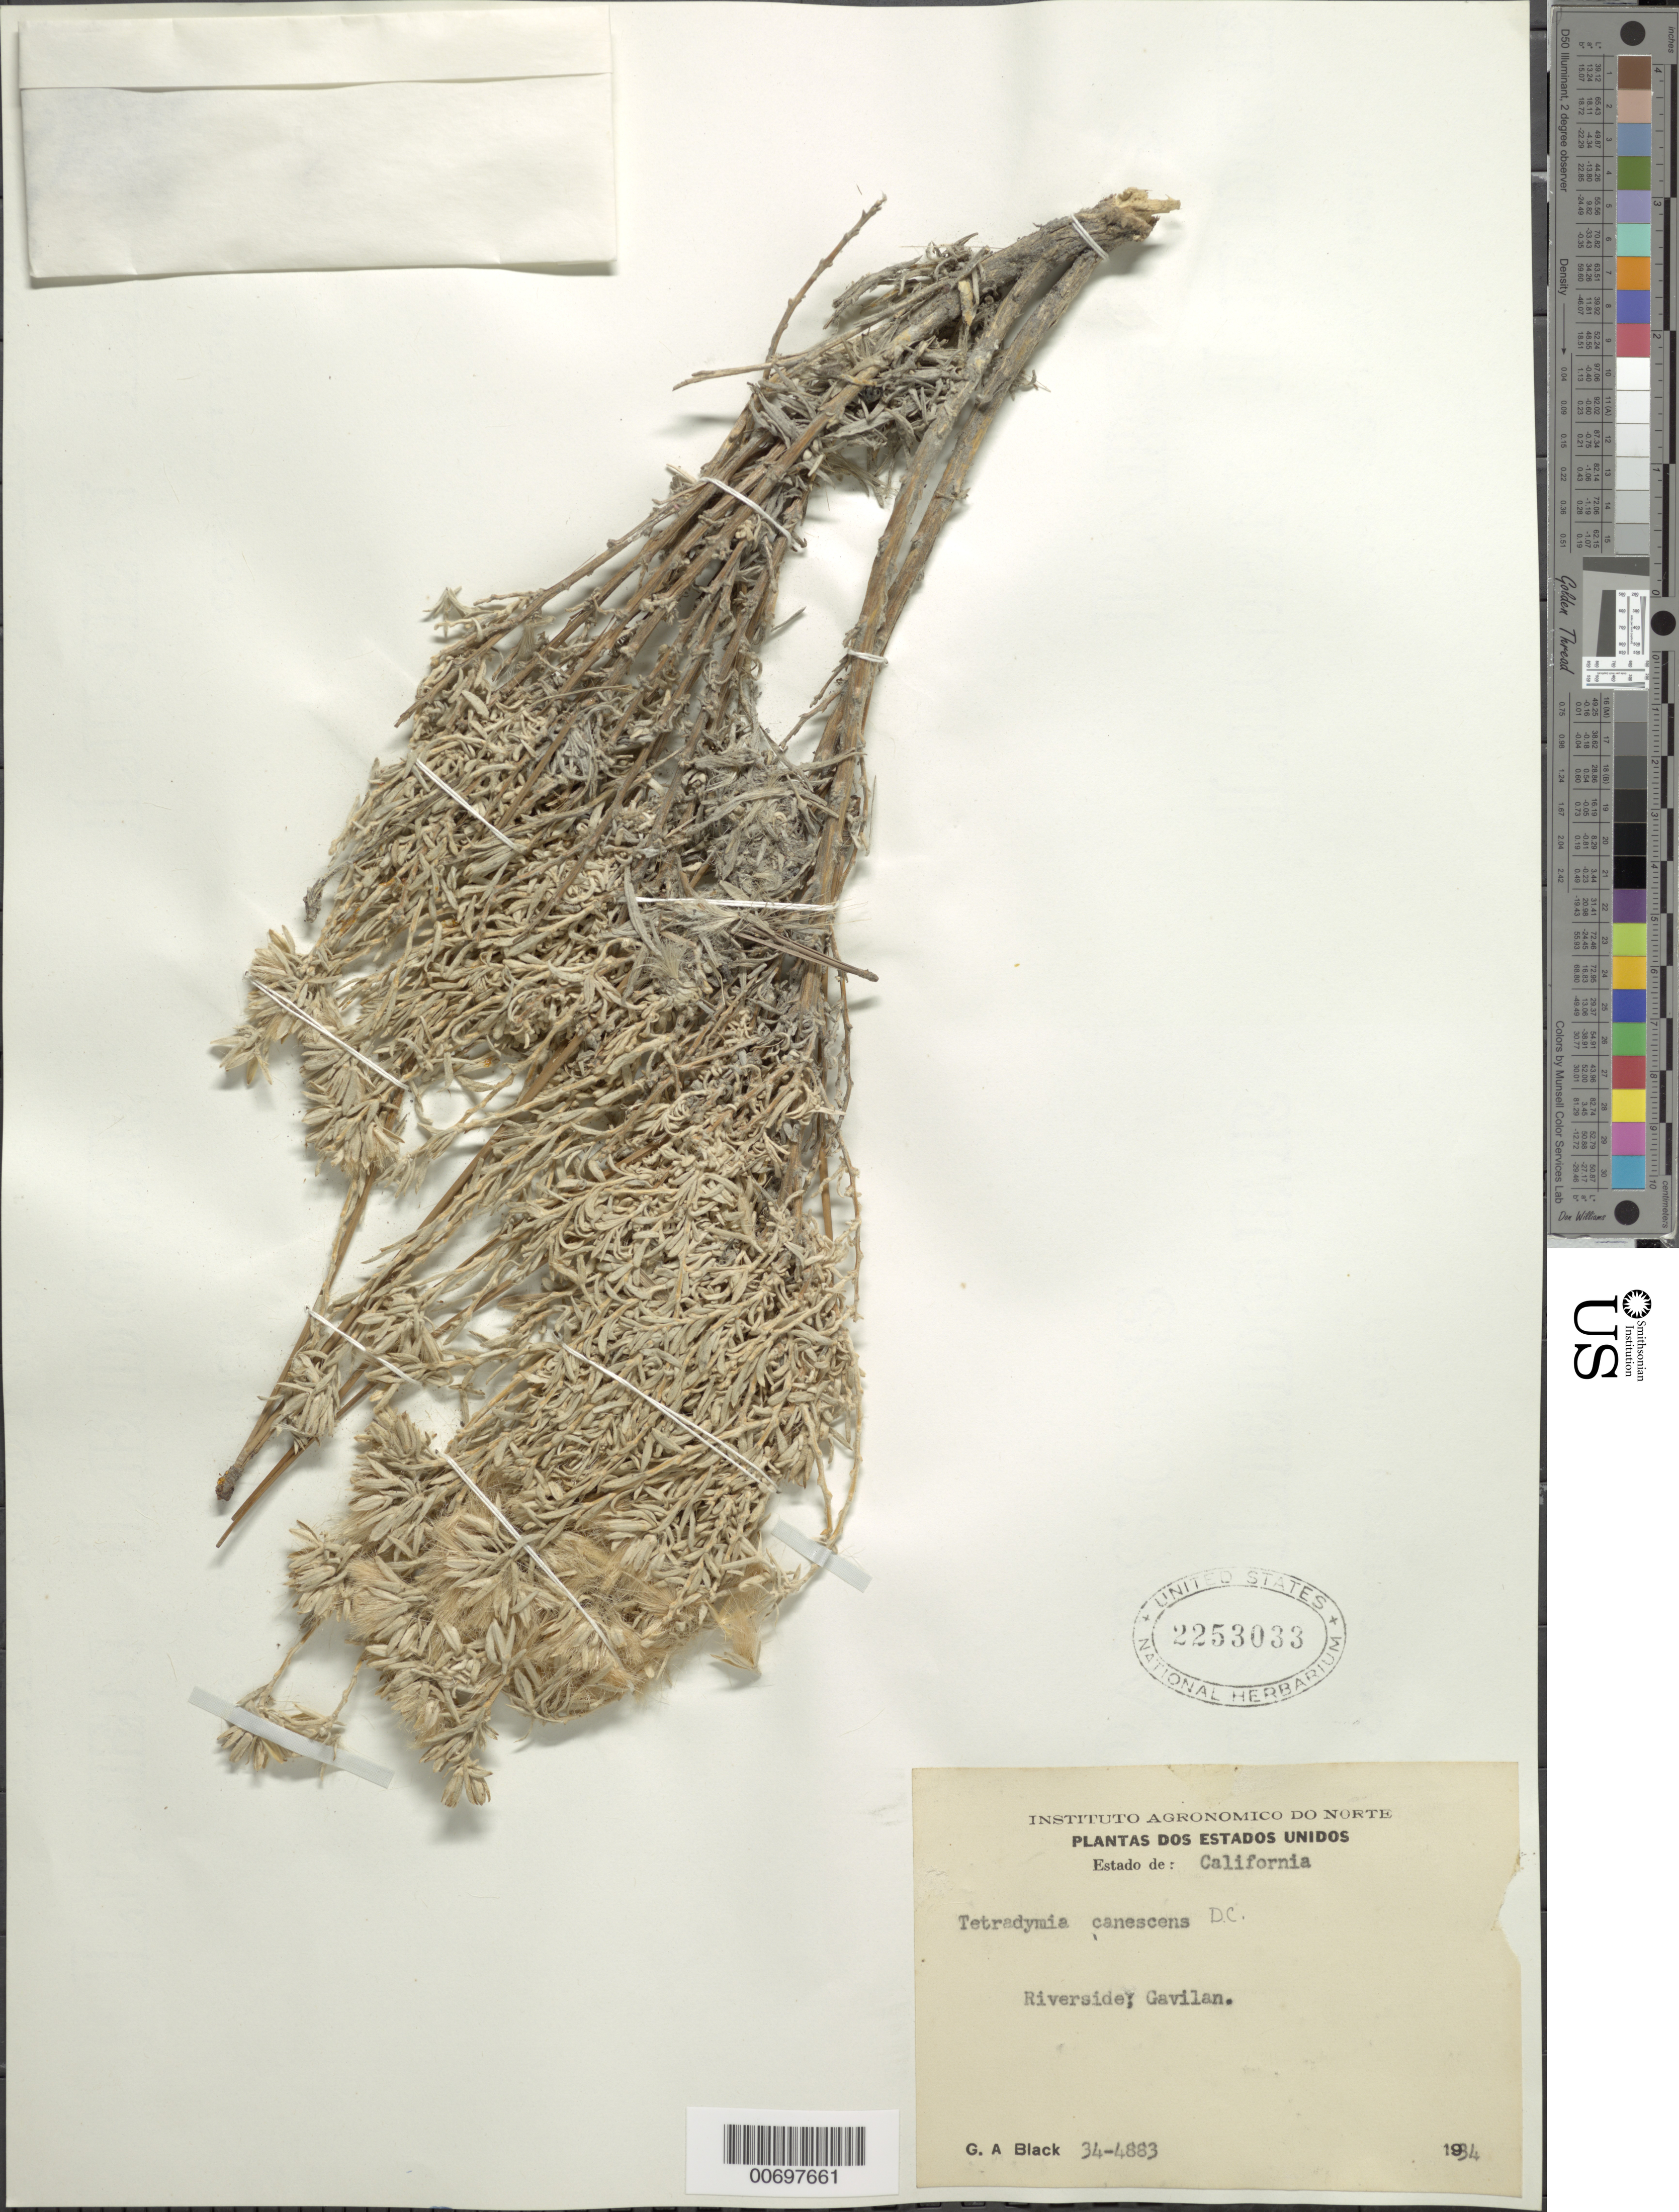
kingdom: Plantae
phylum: Tracheophyta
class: Magnoliopsida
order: Asterales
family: Asteraceae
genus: Tetradymia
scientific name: Tetradymia canescens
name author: DC.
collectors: G. A. Black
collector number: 34-4883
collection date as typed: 1934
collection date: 1934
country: United States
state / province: California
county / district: Riverside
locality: Riverside; Gavilan.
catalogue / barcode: US 2253033